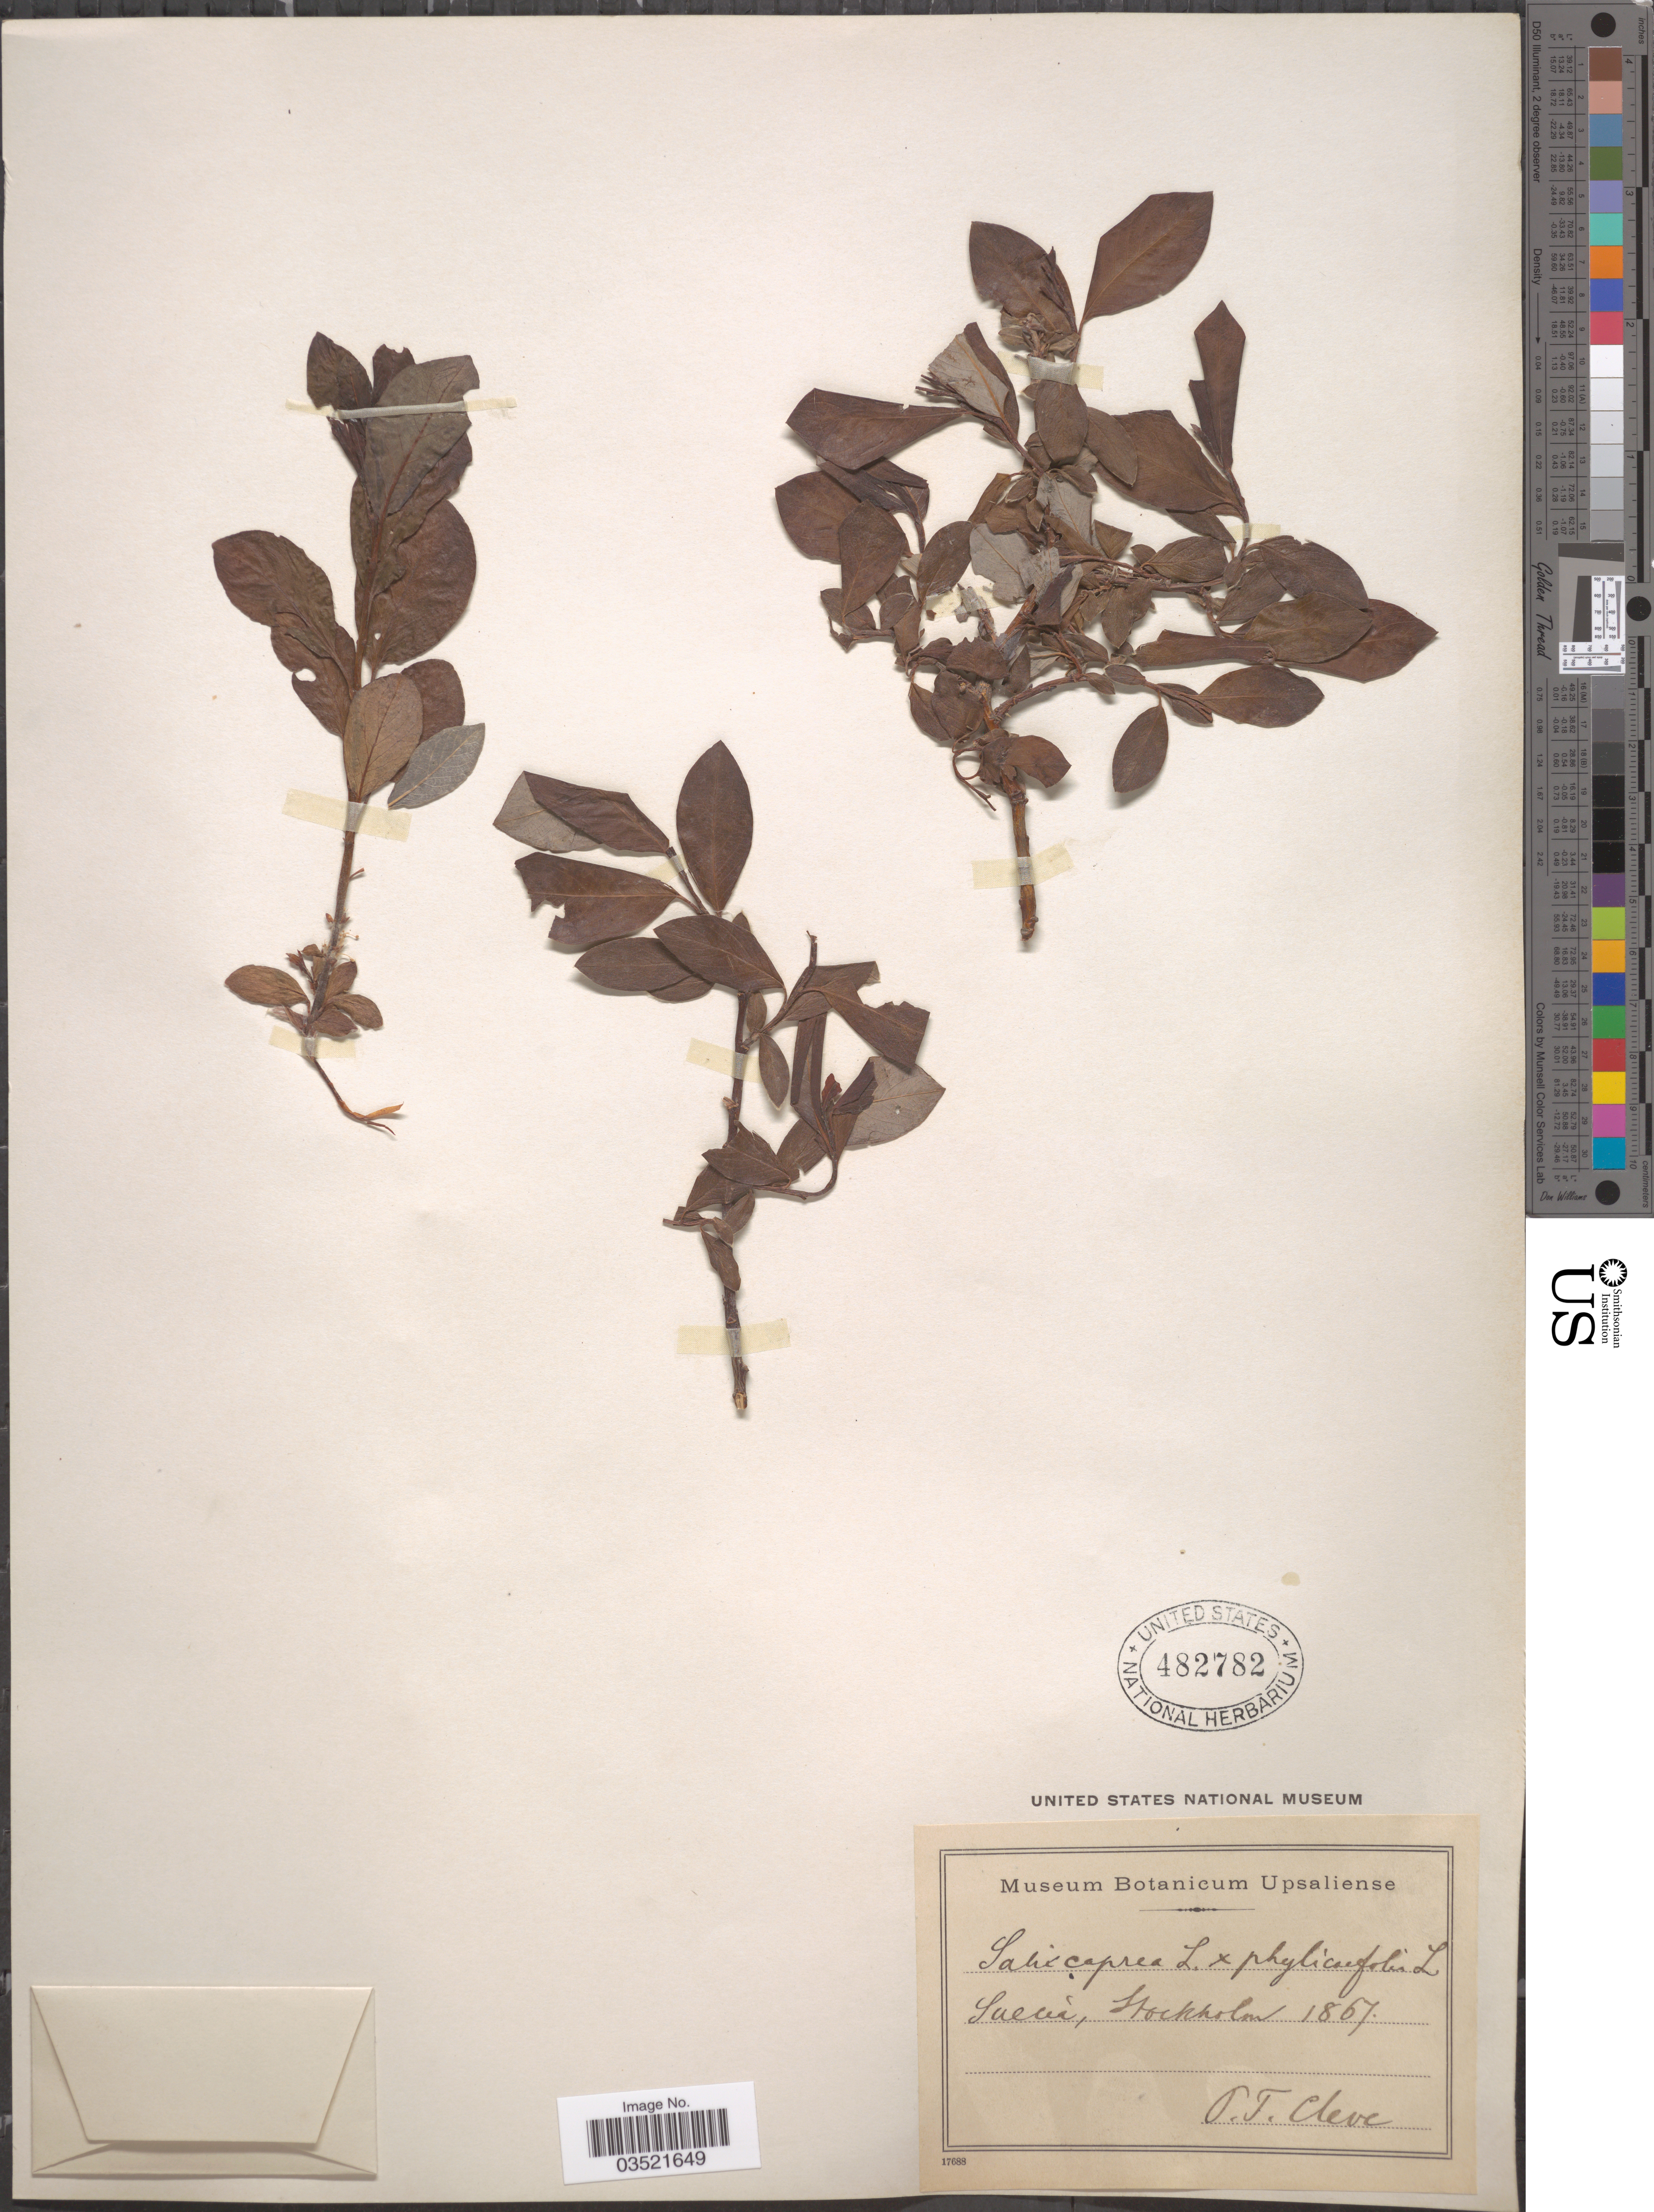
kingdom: Plantae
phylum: Tracheophyta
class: Magnoliopsida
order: Malpighiales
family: Salicaceae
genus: Salix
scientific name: Salix caprea x S. phylicaefolia Wulfen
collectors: P. Cleve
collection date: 1867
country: Sweden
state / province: Stockholm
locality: Suecia, Stockholm.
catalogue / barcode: US 482782